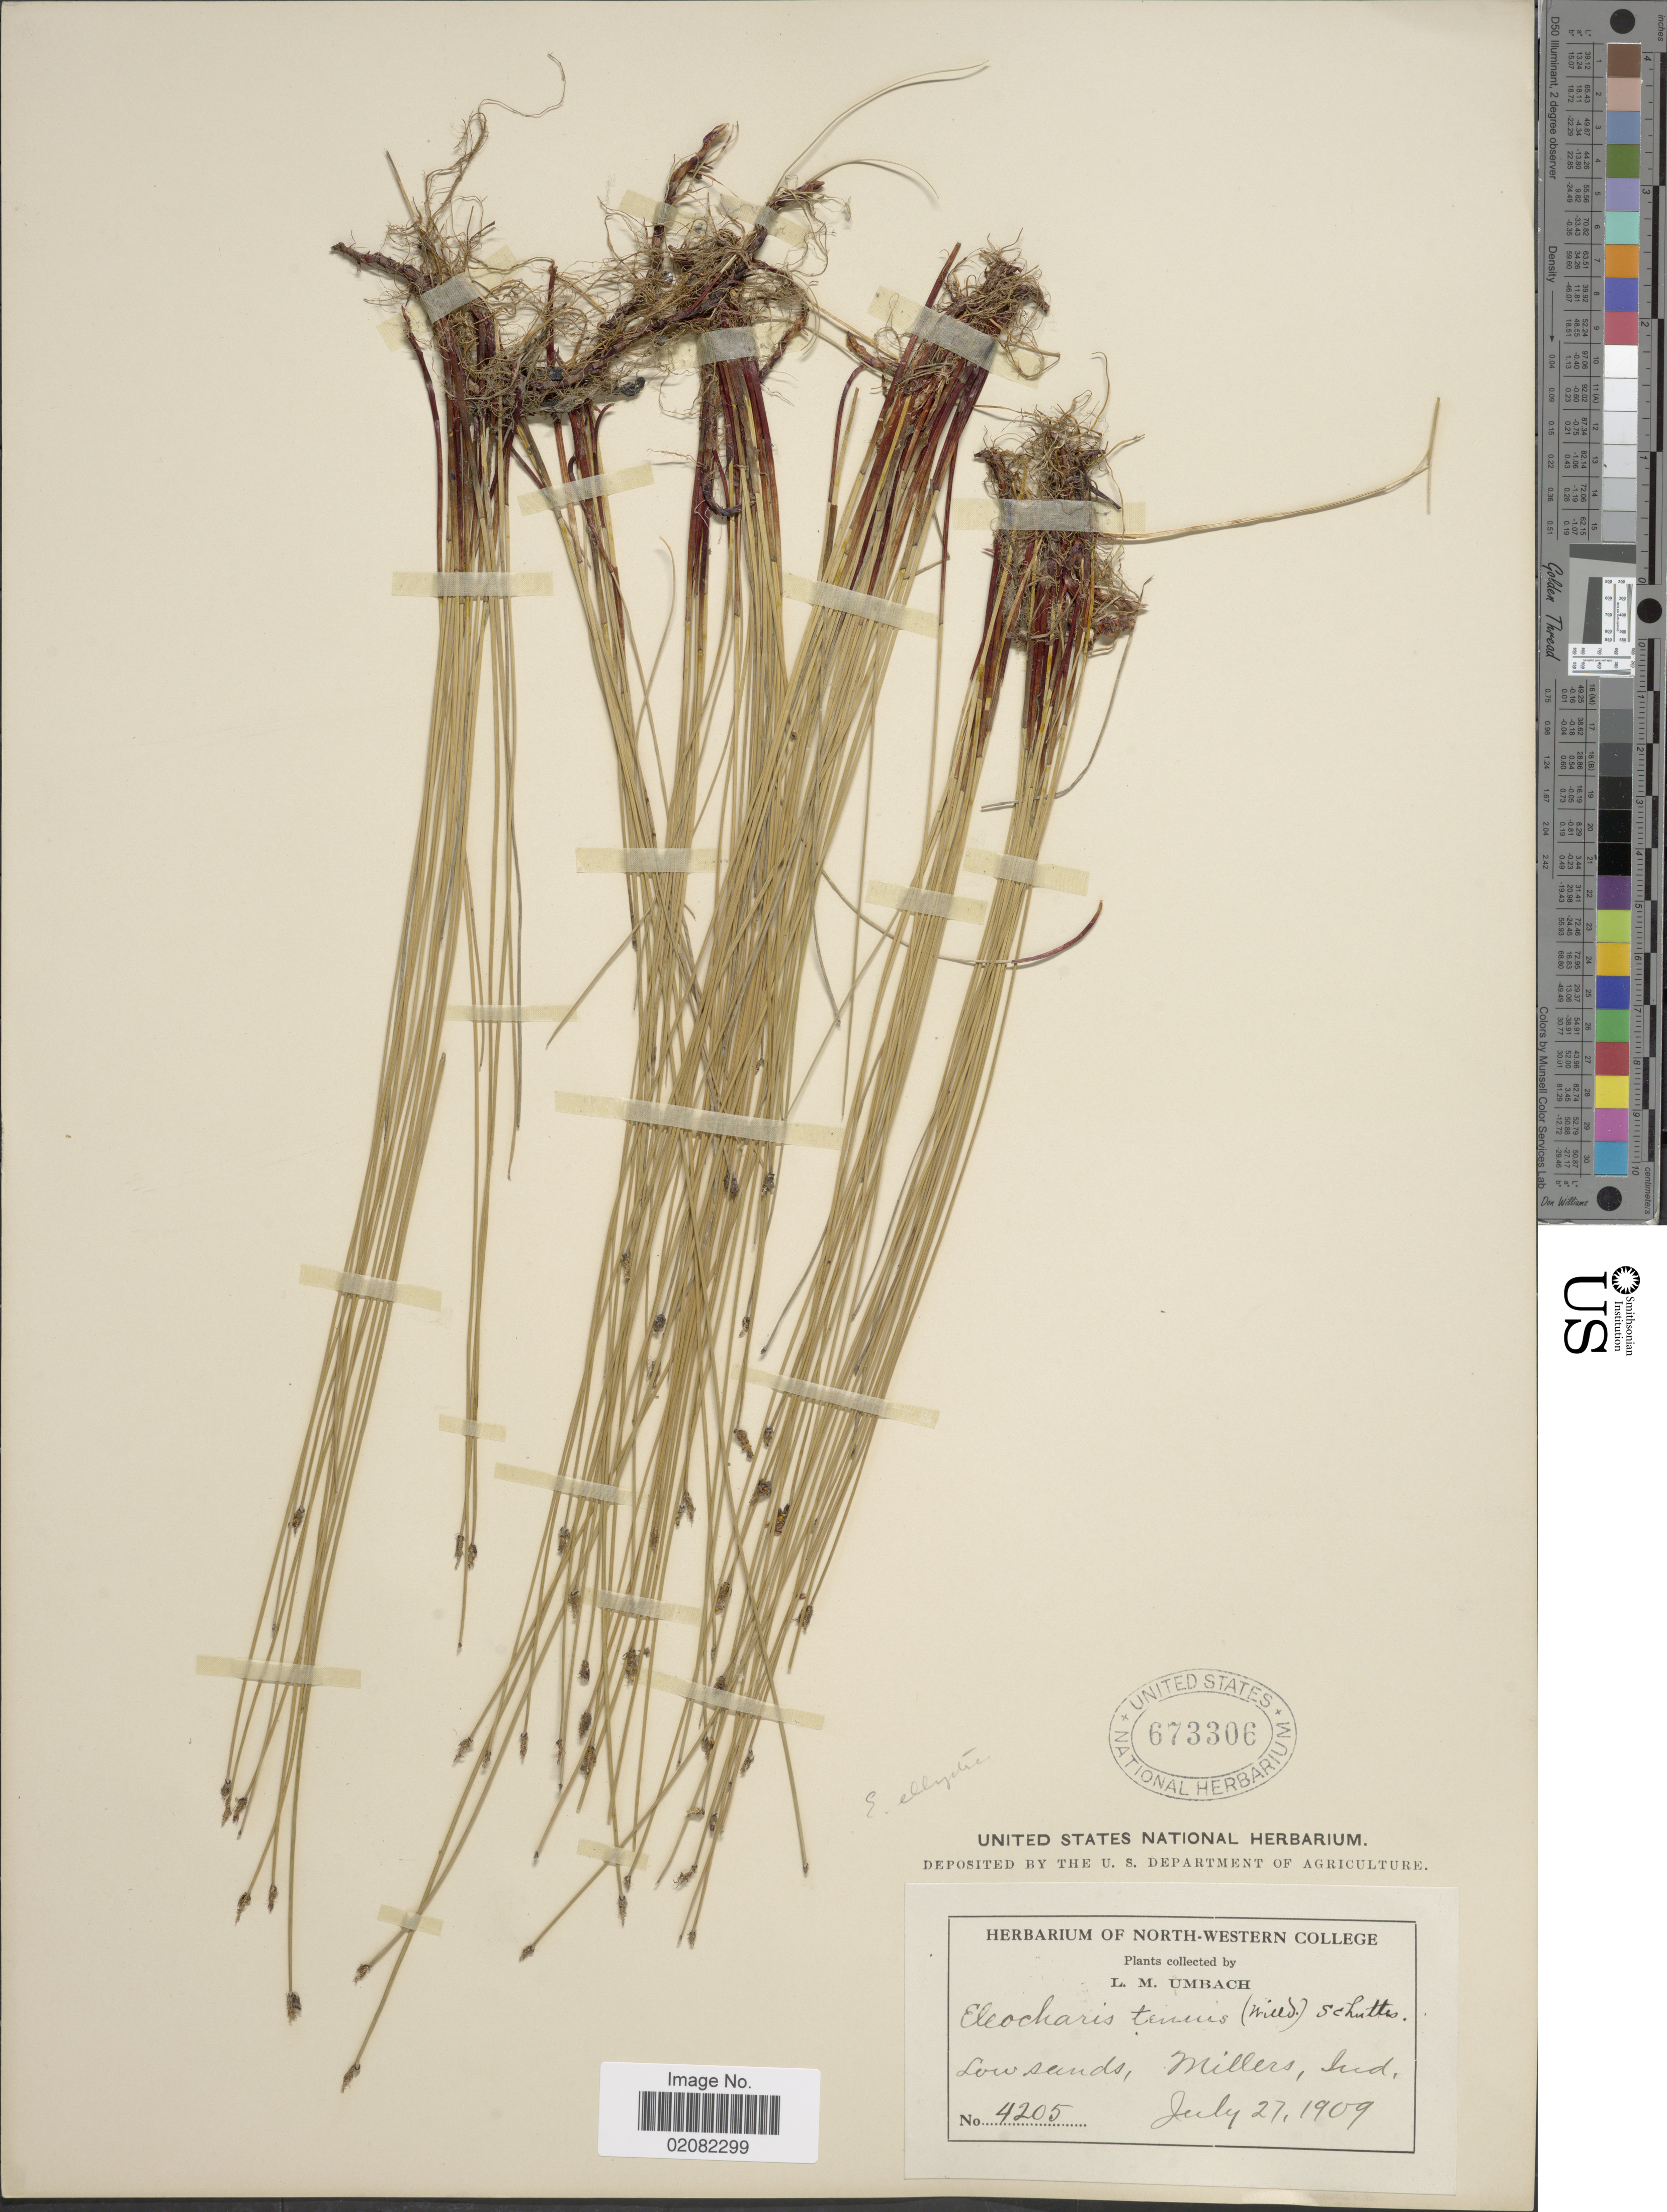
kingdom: Plantae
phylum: Tracheophyta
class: Liliopsida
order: Poales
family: Cyperaceae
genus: Eleocharis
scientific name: Eleocharis elliptica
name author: Kunth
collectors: L. M. Umbach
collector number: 4205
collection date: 1909-07-27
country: United States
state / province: Indiana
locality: Millers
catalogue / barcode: US 673306